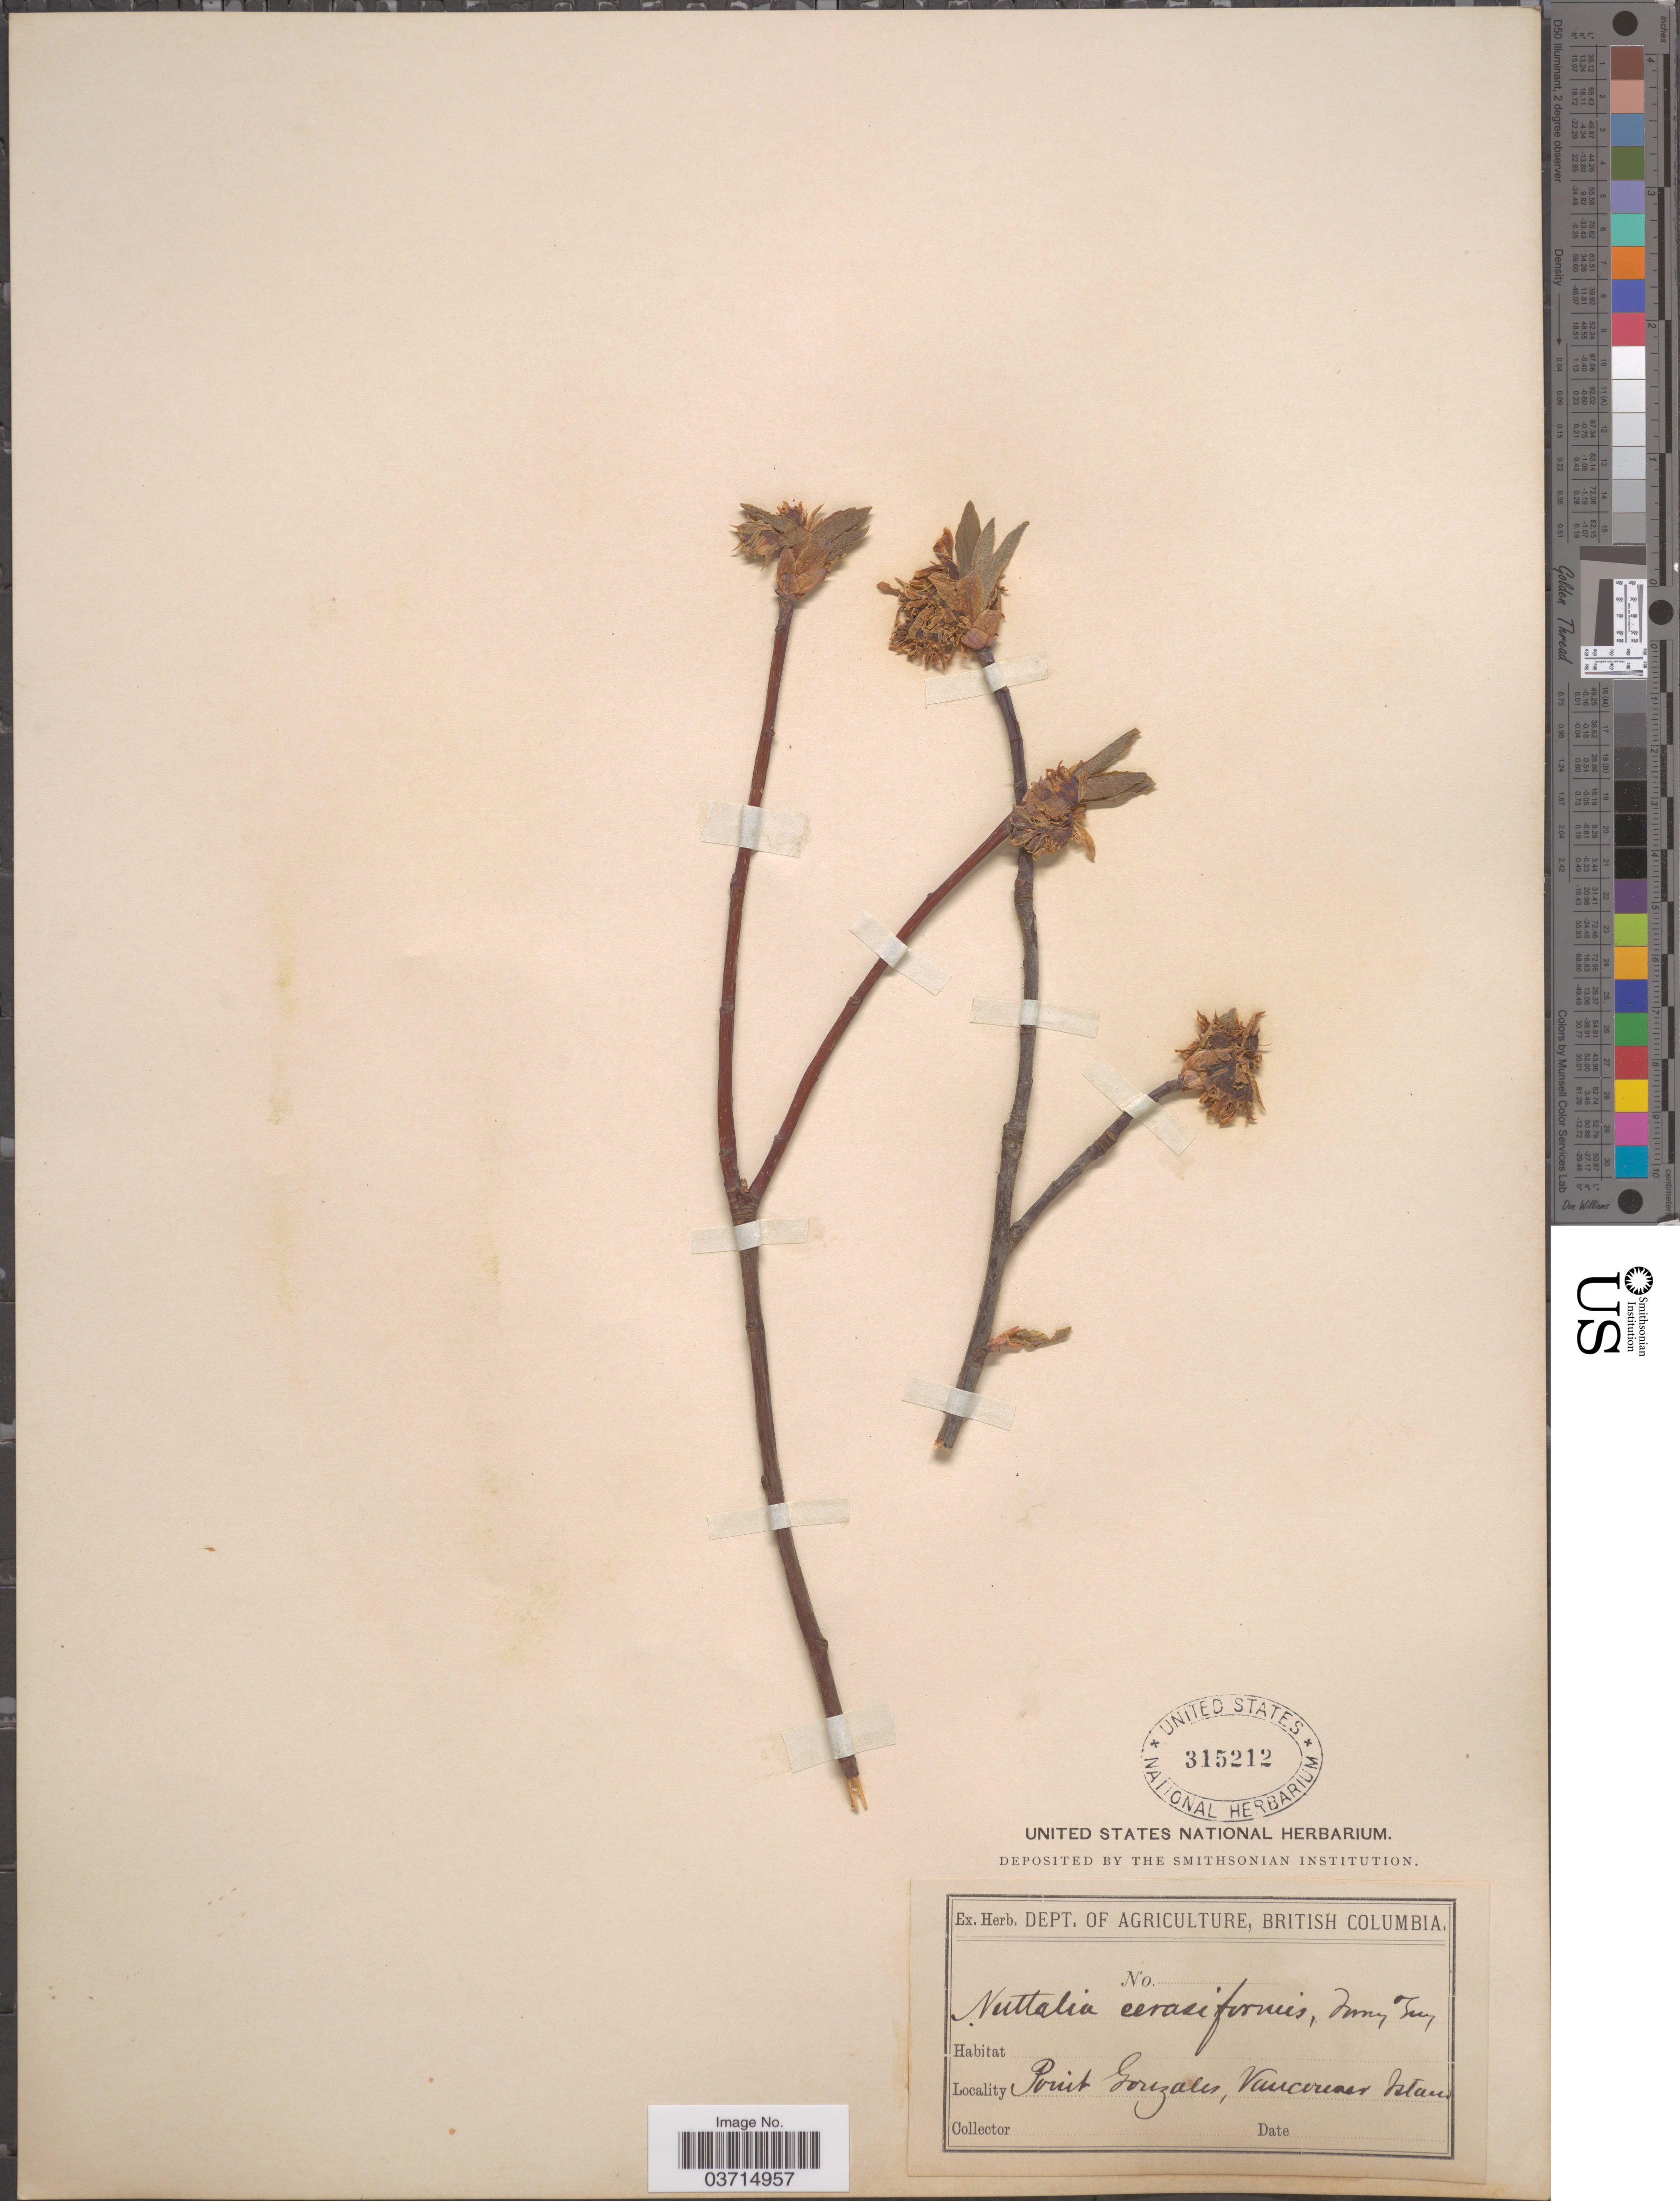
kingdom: Plantae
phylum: Tracheophyta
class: Magnoliopsida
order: Rosales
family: Rosaceae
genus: Oemleria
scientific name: Oemleria cerasiformis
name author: (Torr. & A. Gray ex Hook. & Arn.) J.W. Landon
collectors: Ex Herb. Department of Agriculture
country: Canada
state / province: British Columbia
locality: Point Gonzales, Vancouver Island.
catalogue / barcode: US 315212